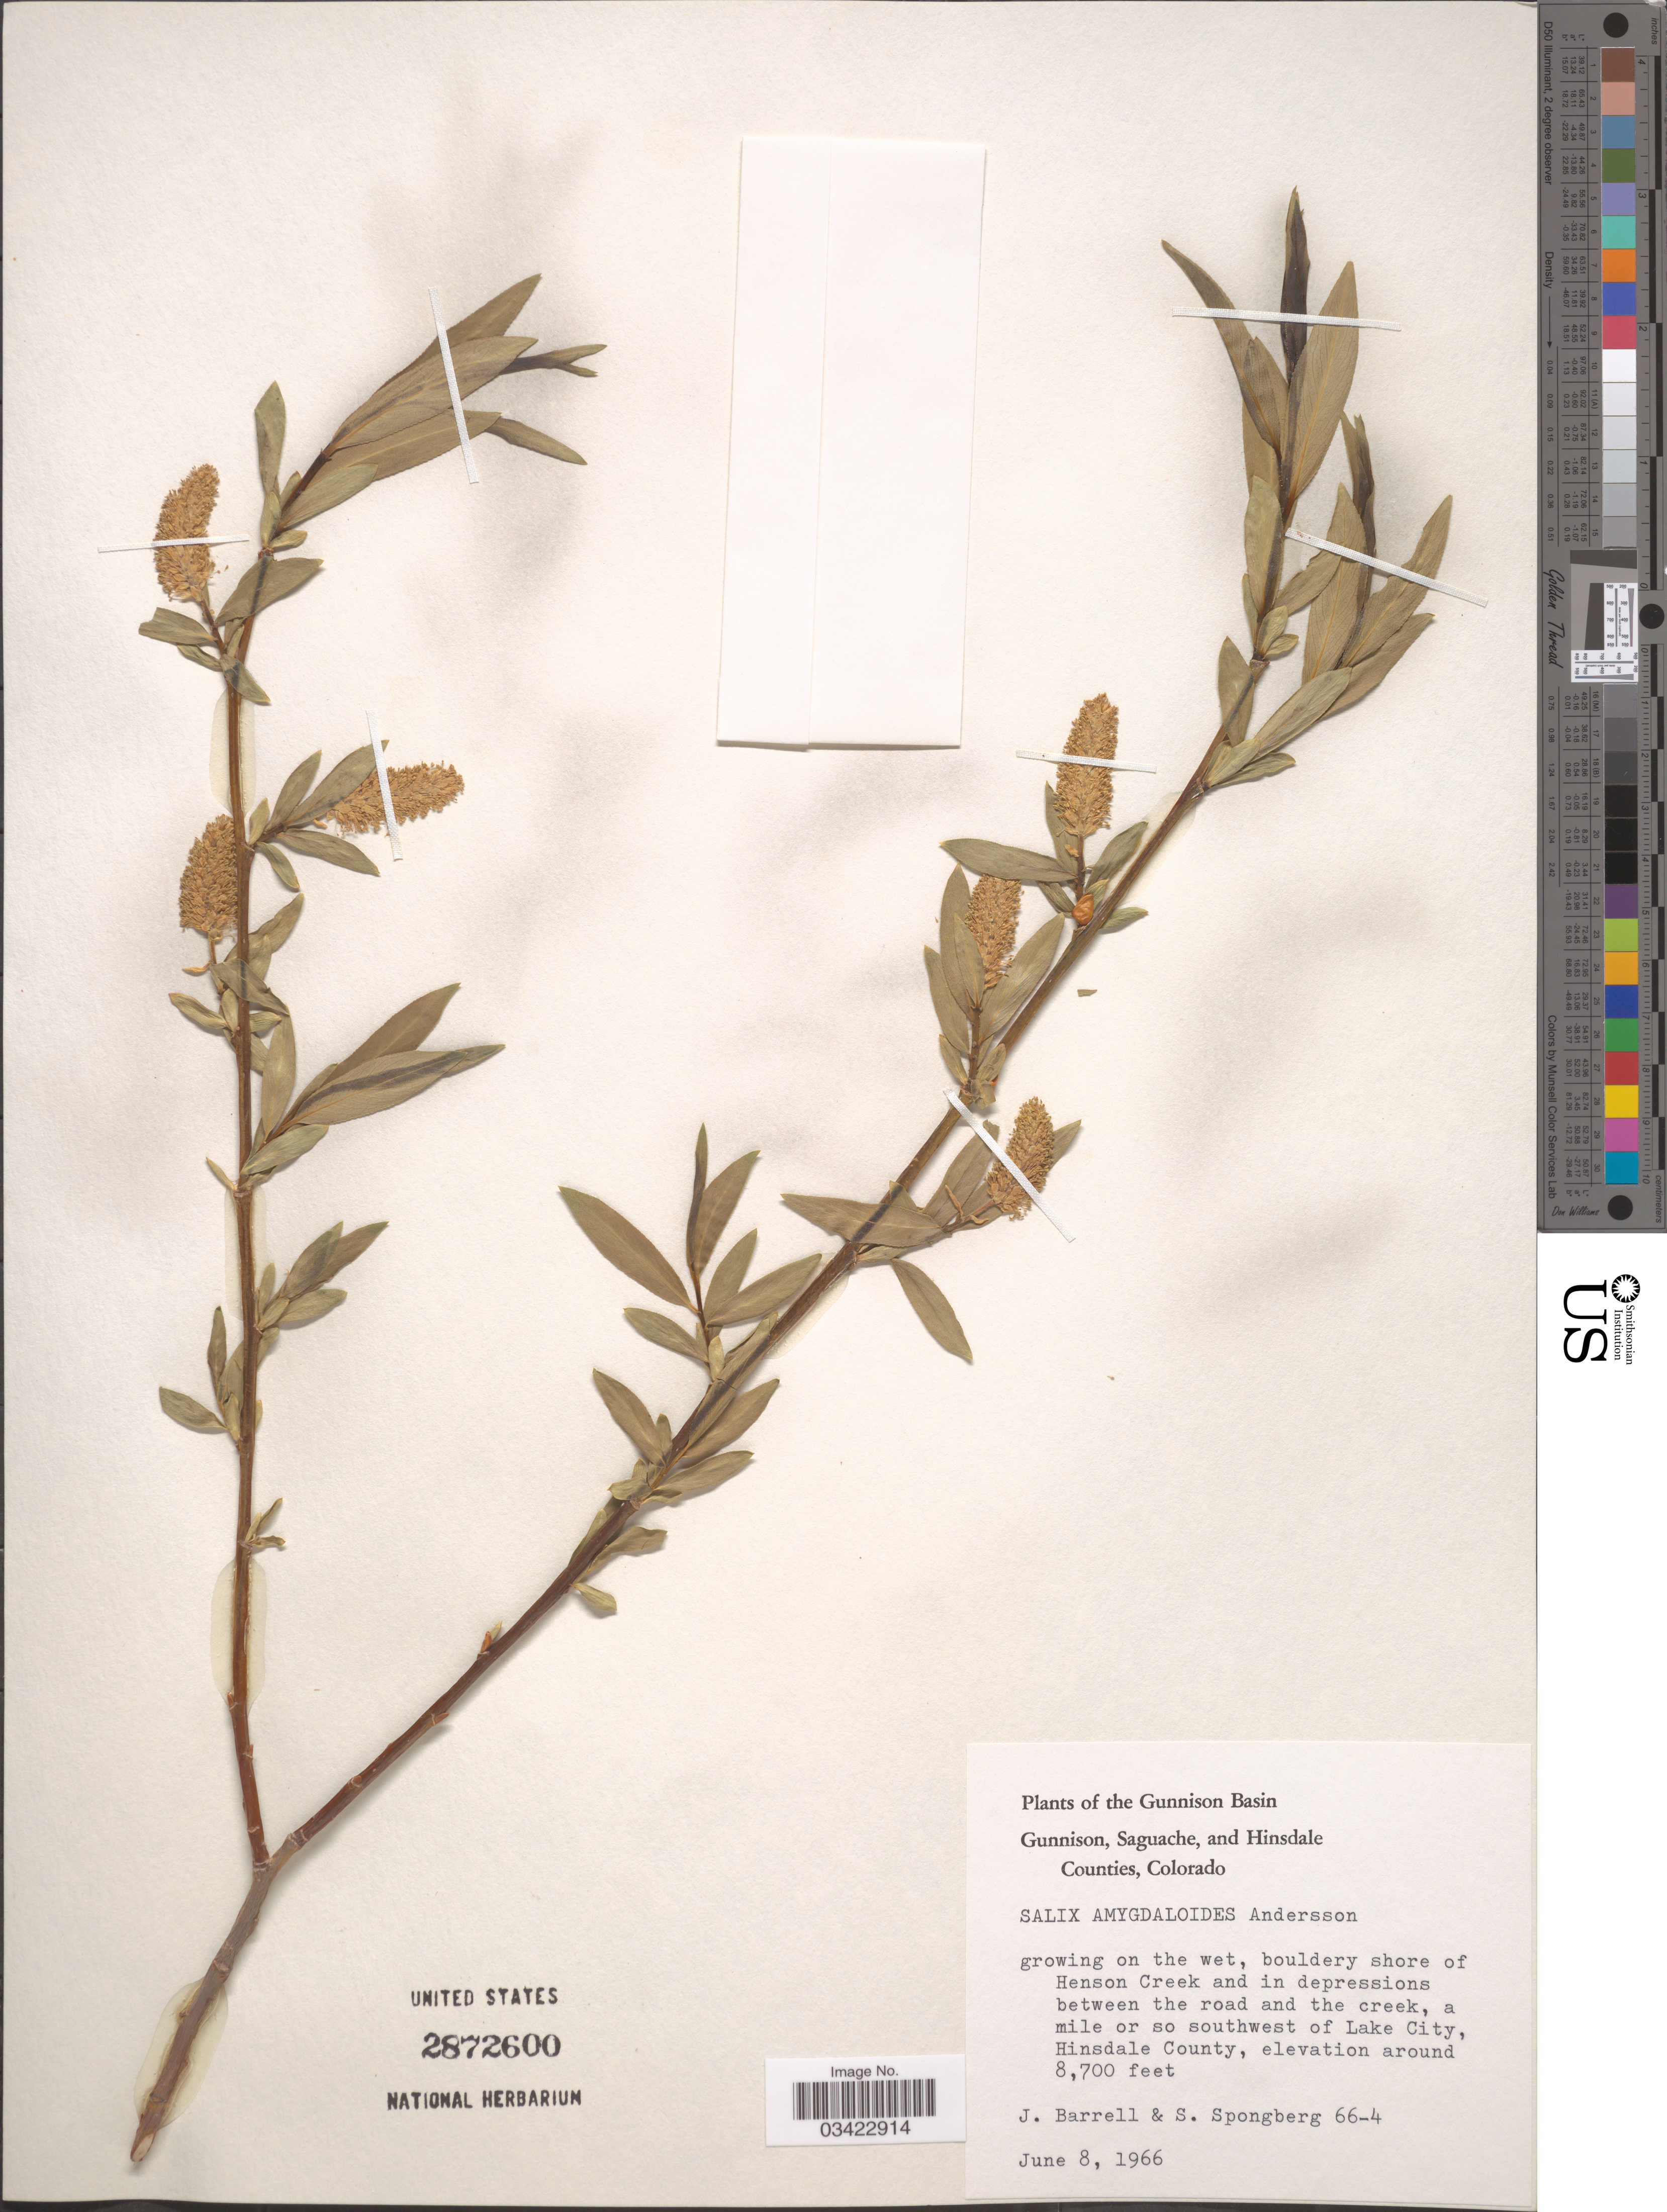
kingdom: Plantae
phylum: Tracheophyta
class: Magnoliopsida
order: Malpighiales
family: Salicaceae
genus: Salix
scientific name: Salix amygdaloides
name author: Andersson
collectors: J. Barrell & S. A.Spongberg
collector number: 66-4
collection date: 1966-06-08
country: United States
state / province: Colorado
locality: The Gunnison Basin. Bouldery shore of Henson Creek and in depressions between the road and the creek, a mile or so southwest of Lake City, Hinsdale County.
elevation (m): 2652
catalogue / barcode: US 2872600